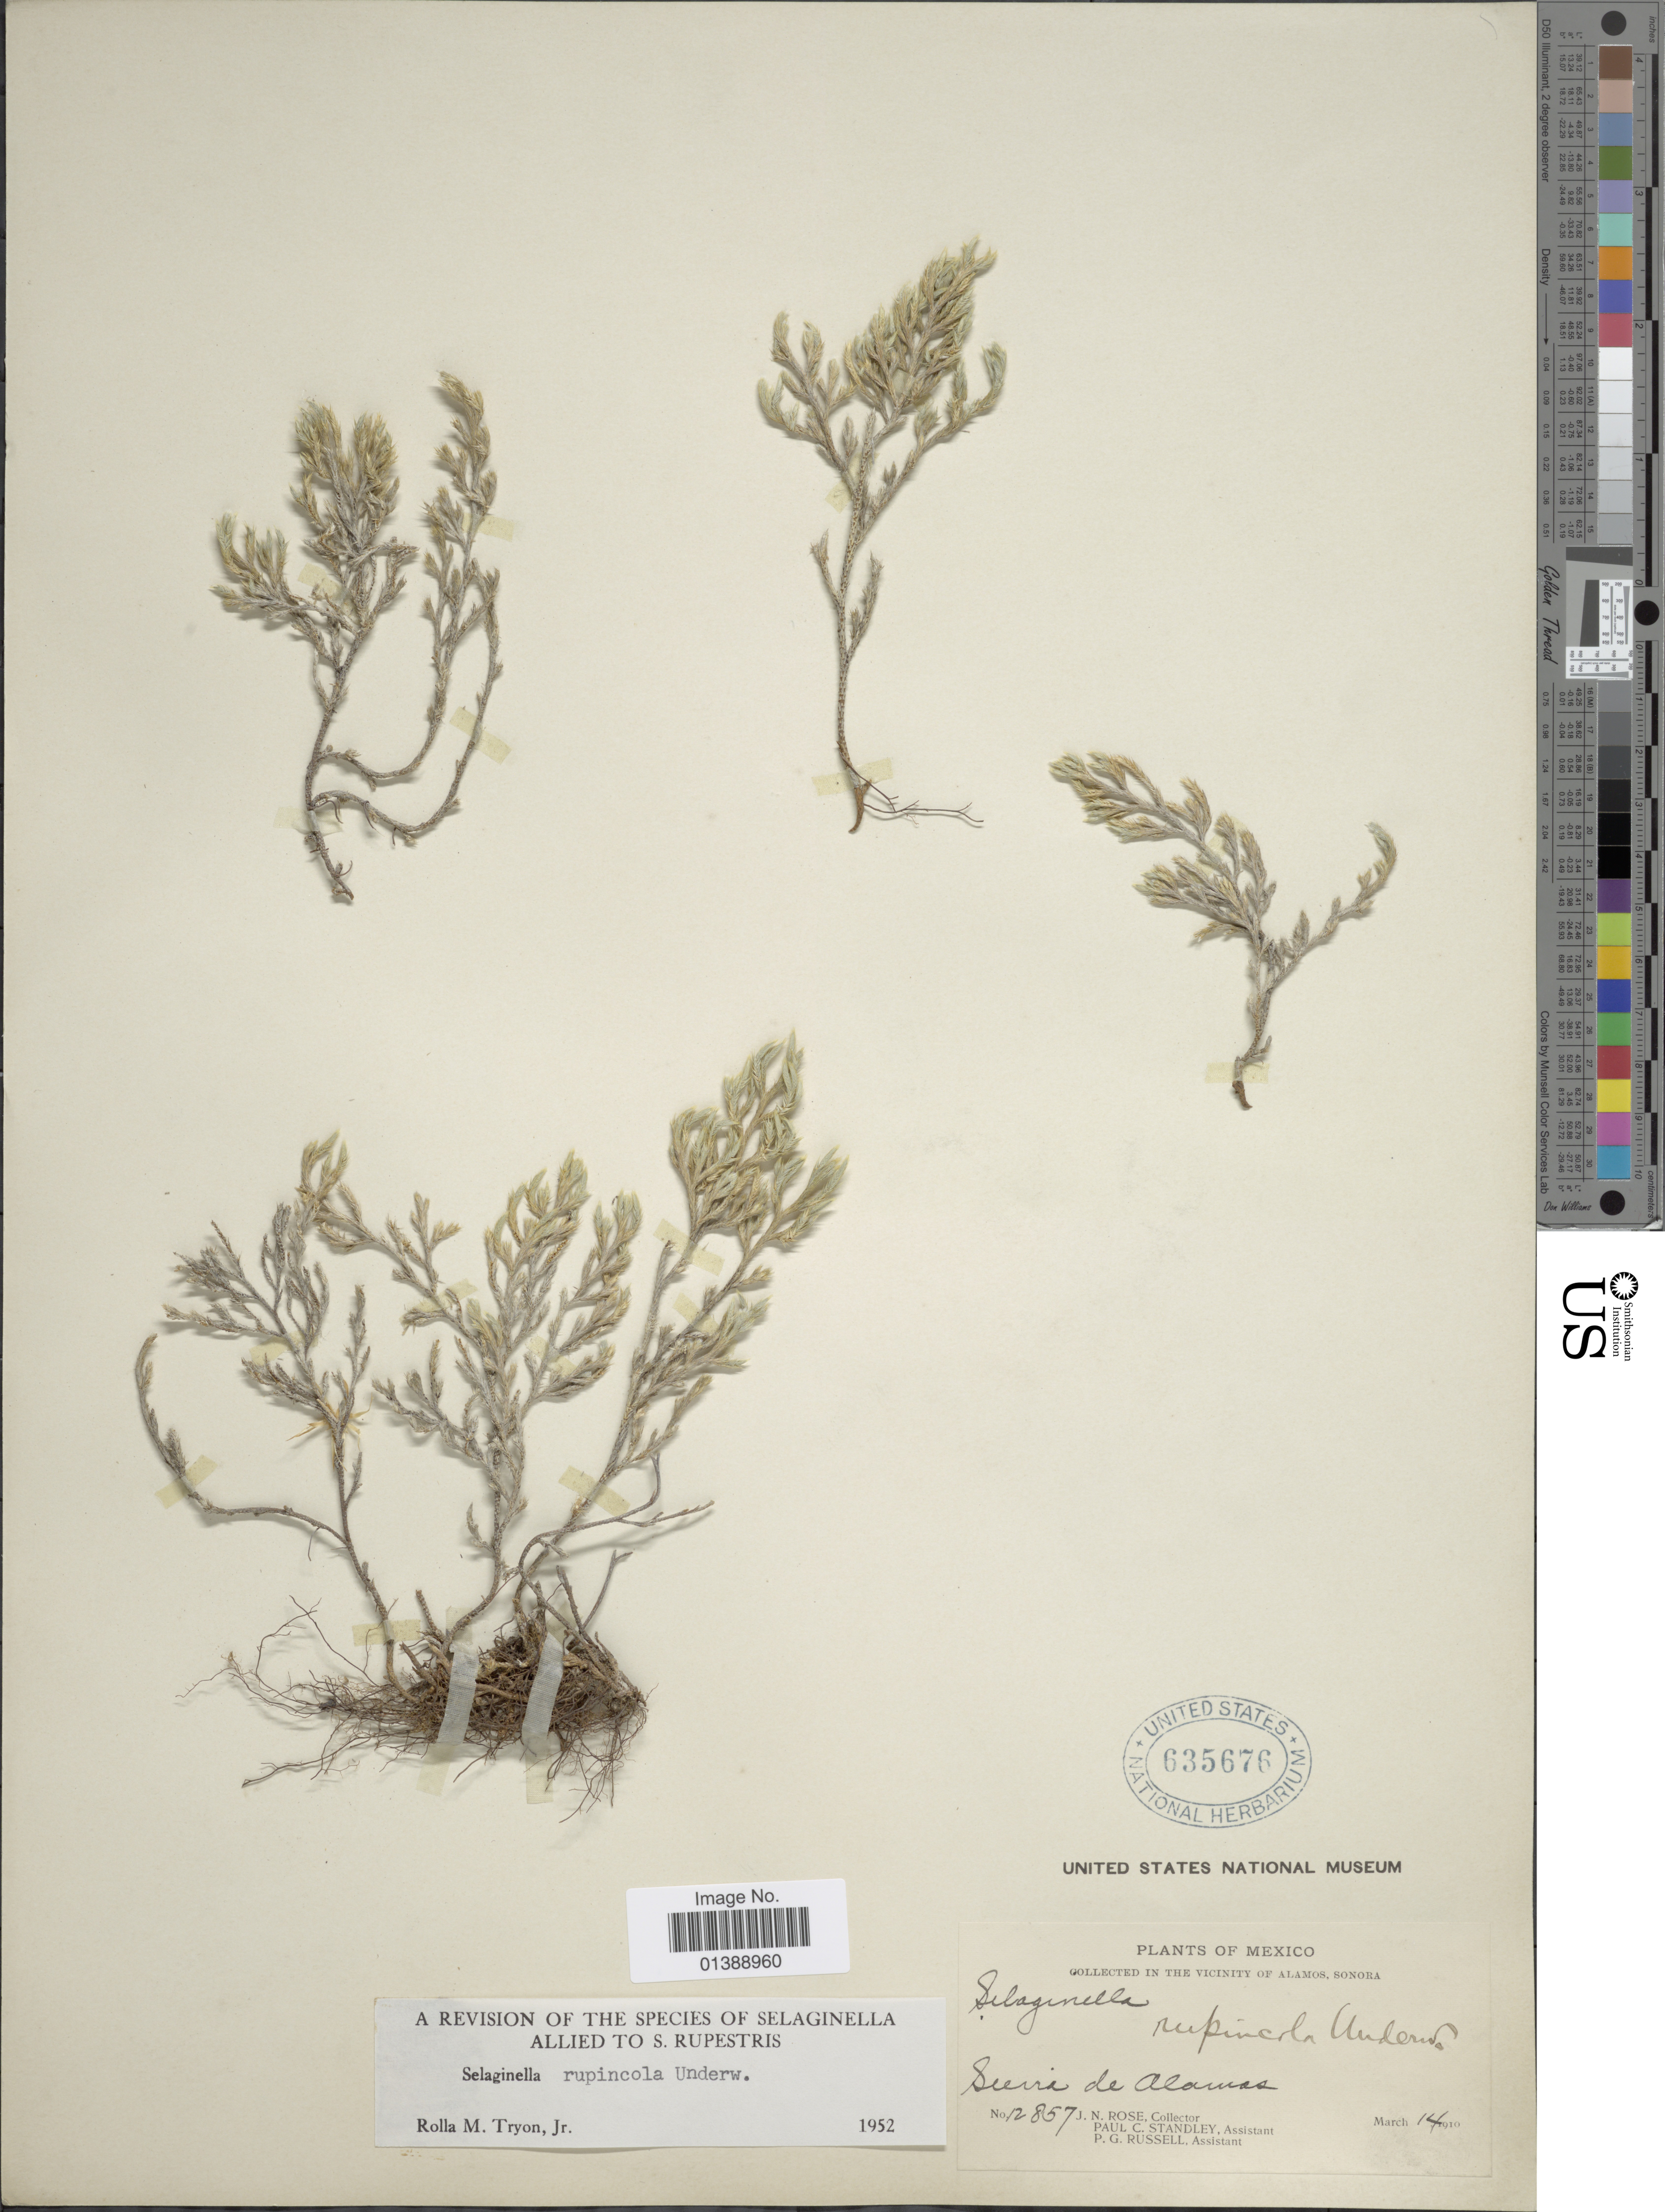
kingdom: Plantae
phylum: Tracheophyta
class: Lycopodiopsida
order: Selaginellales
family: Selaginellaceae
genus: Selaginella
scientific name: Selaginella rupincola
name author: Underw.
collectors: J. N. Rose, P. C. Standley & P. G. Russell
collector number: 12857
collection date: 1910-03-14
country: Mexico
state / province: Sonora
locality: In the vicinity, Sierra de Alamas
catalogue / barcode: US 635676